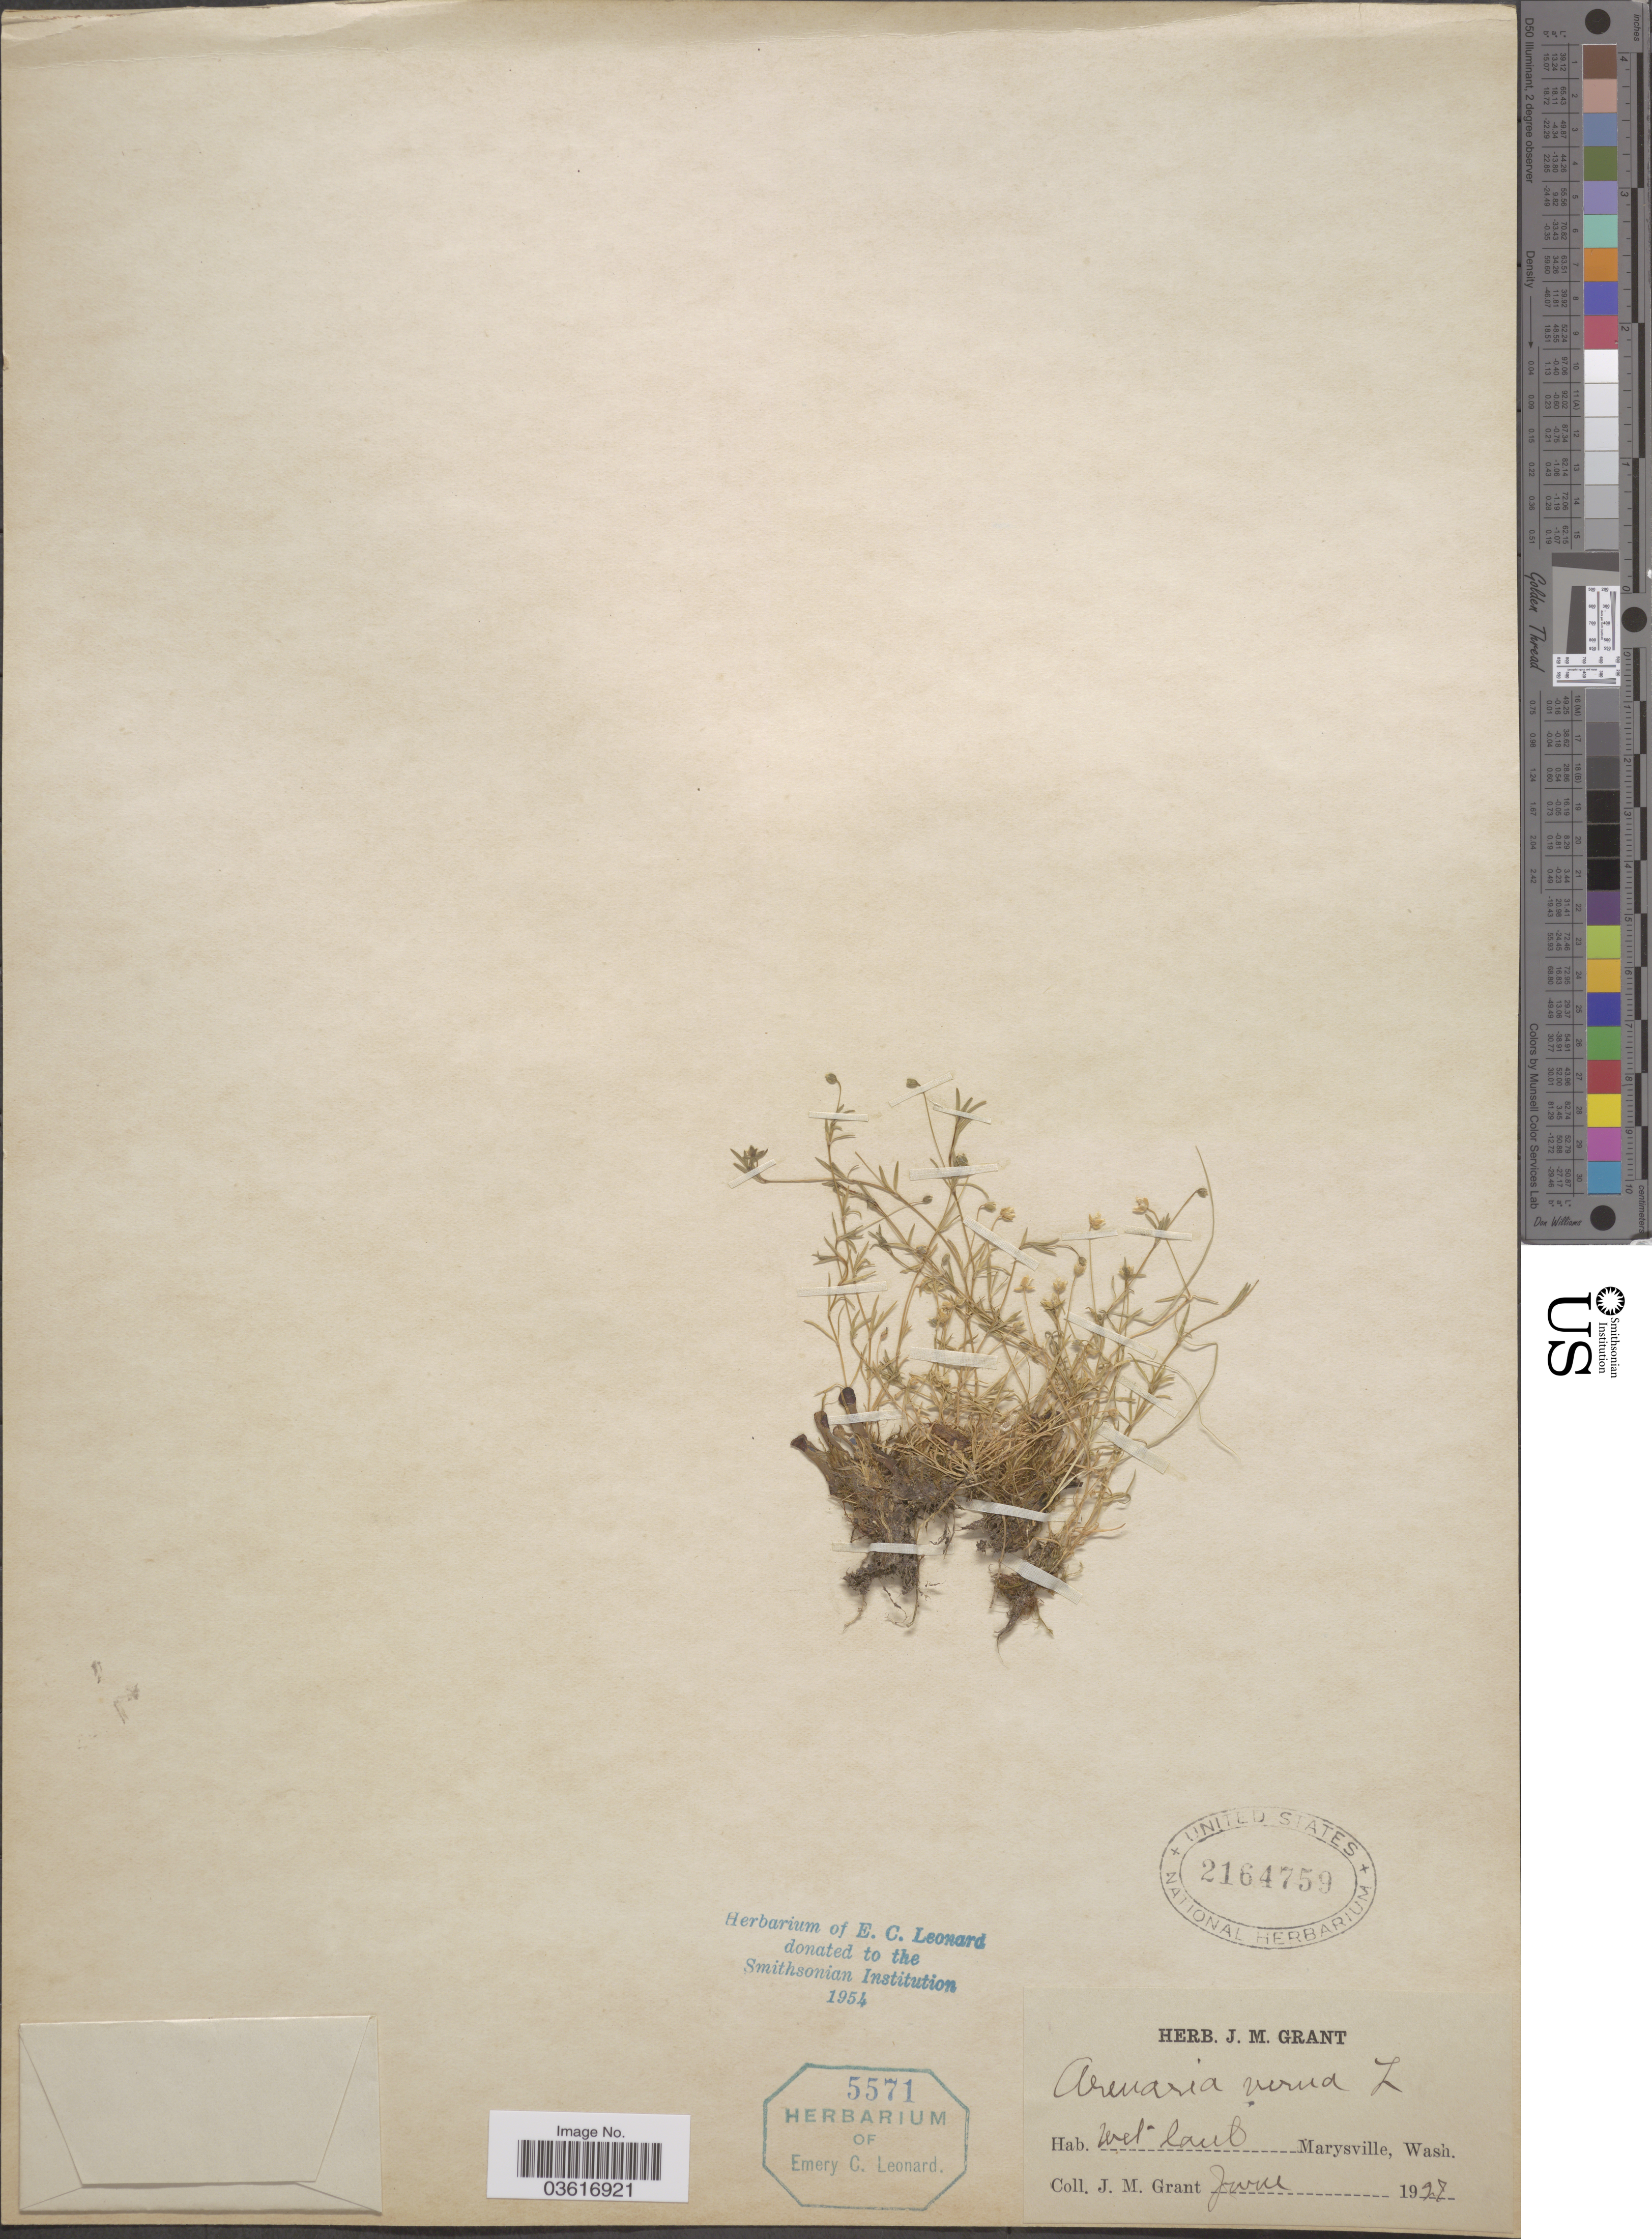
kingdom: Plantae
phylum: Tracheophyta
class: Magnoliopsida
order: Caryophyllales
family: Caryophyllaceae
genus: Minuartia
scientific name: Minuartia verna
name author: (L.) Hiern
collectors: J. M. Grant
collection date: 1927-06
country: United States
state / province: Washington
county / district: Snohomish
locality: Marysville.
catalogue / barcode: US 2164759